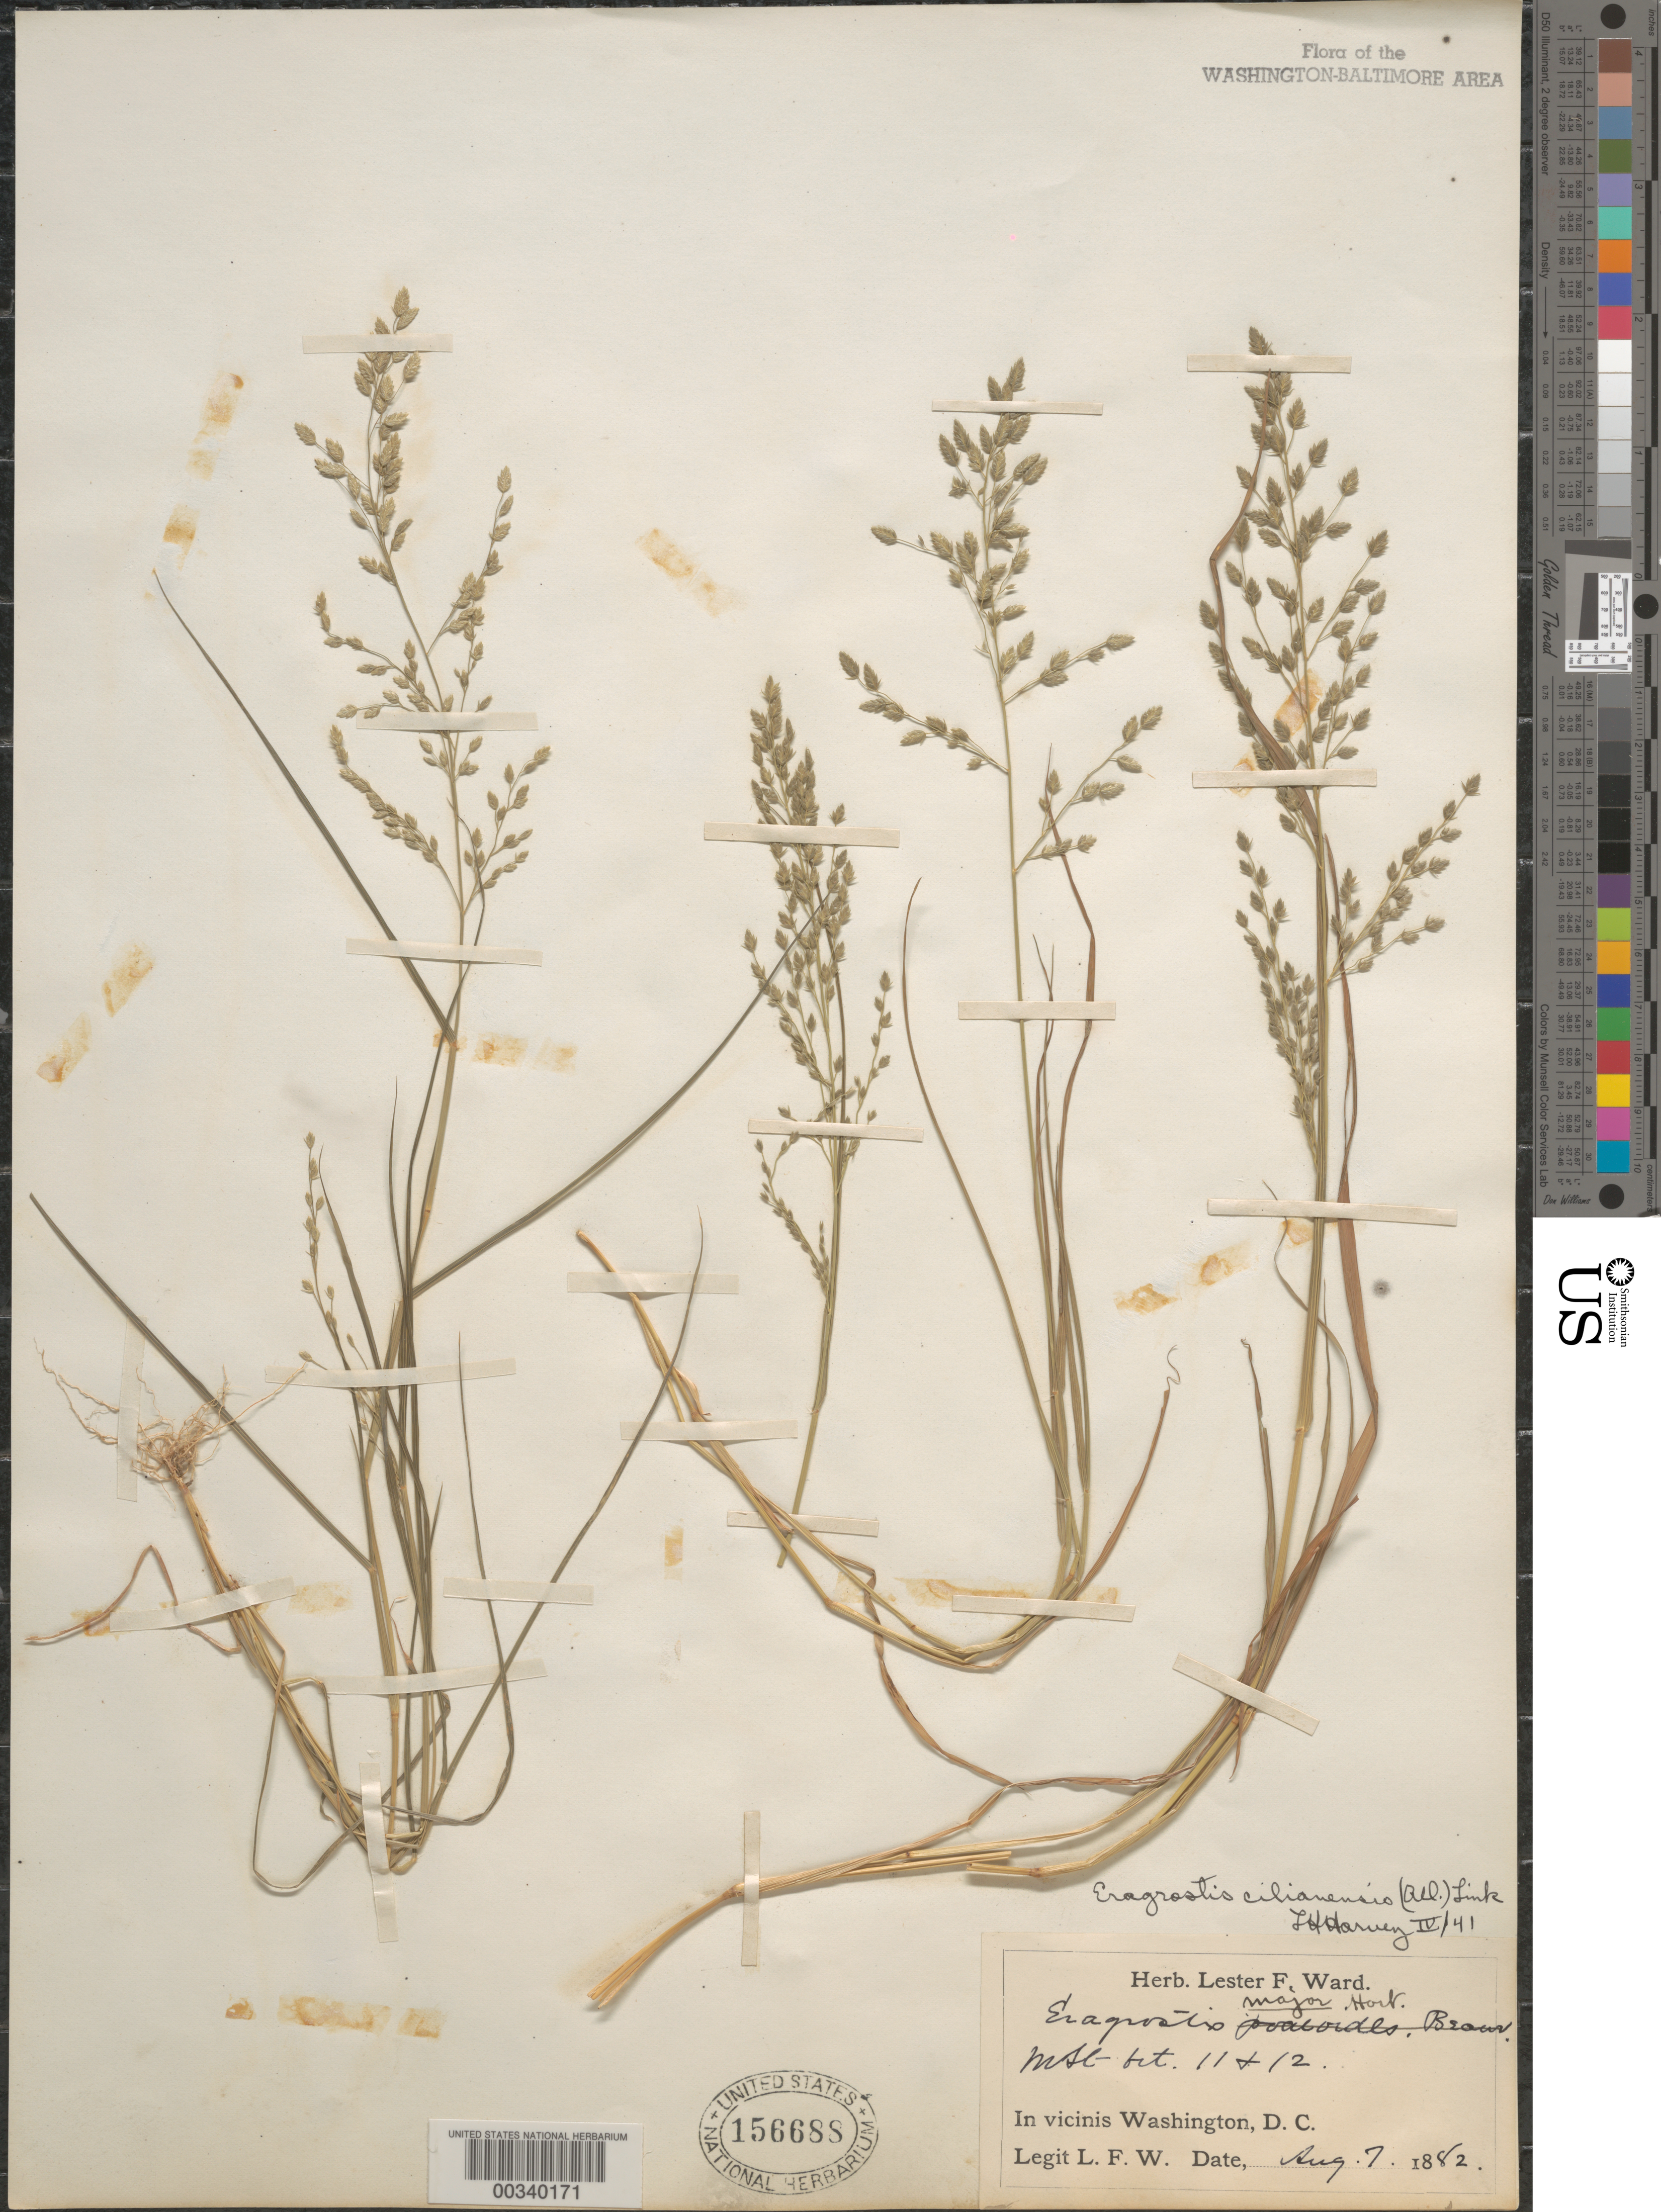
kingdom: Plantae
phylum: Tracheophyta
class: Liliopsida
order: Poales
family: Poaceae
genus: Eragrostis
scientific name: Eragrostis cilianensis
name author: (Bellardi) Vignolo ex Janch.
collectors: L. F. Ward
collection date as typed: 07 Aug 1882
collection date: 1882-08-07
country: United States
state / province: District of Columbia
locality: M street between 11 and 12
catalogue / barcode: US 156688